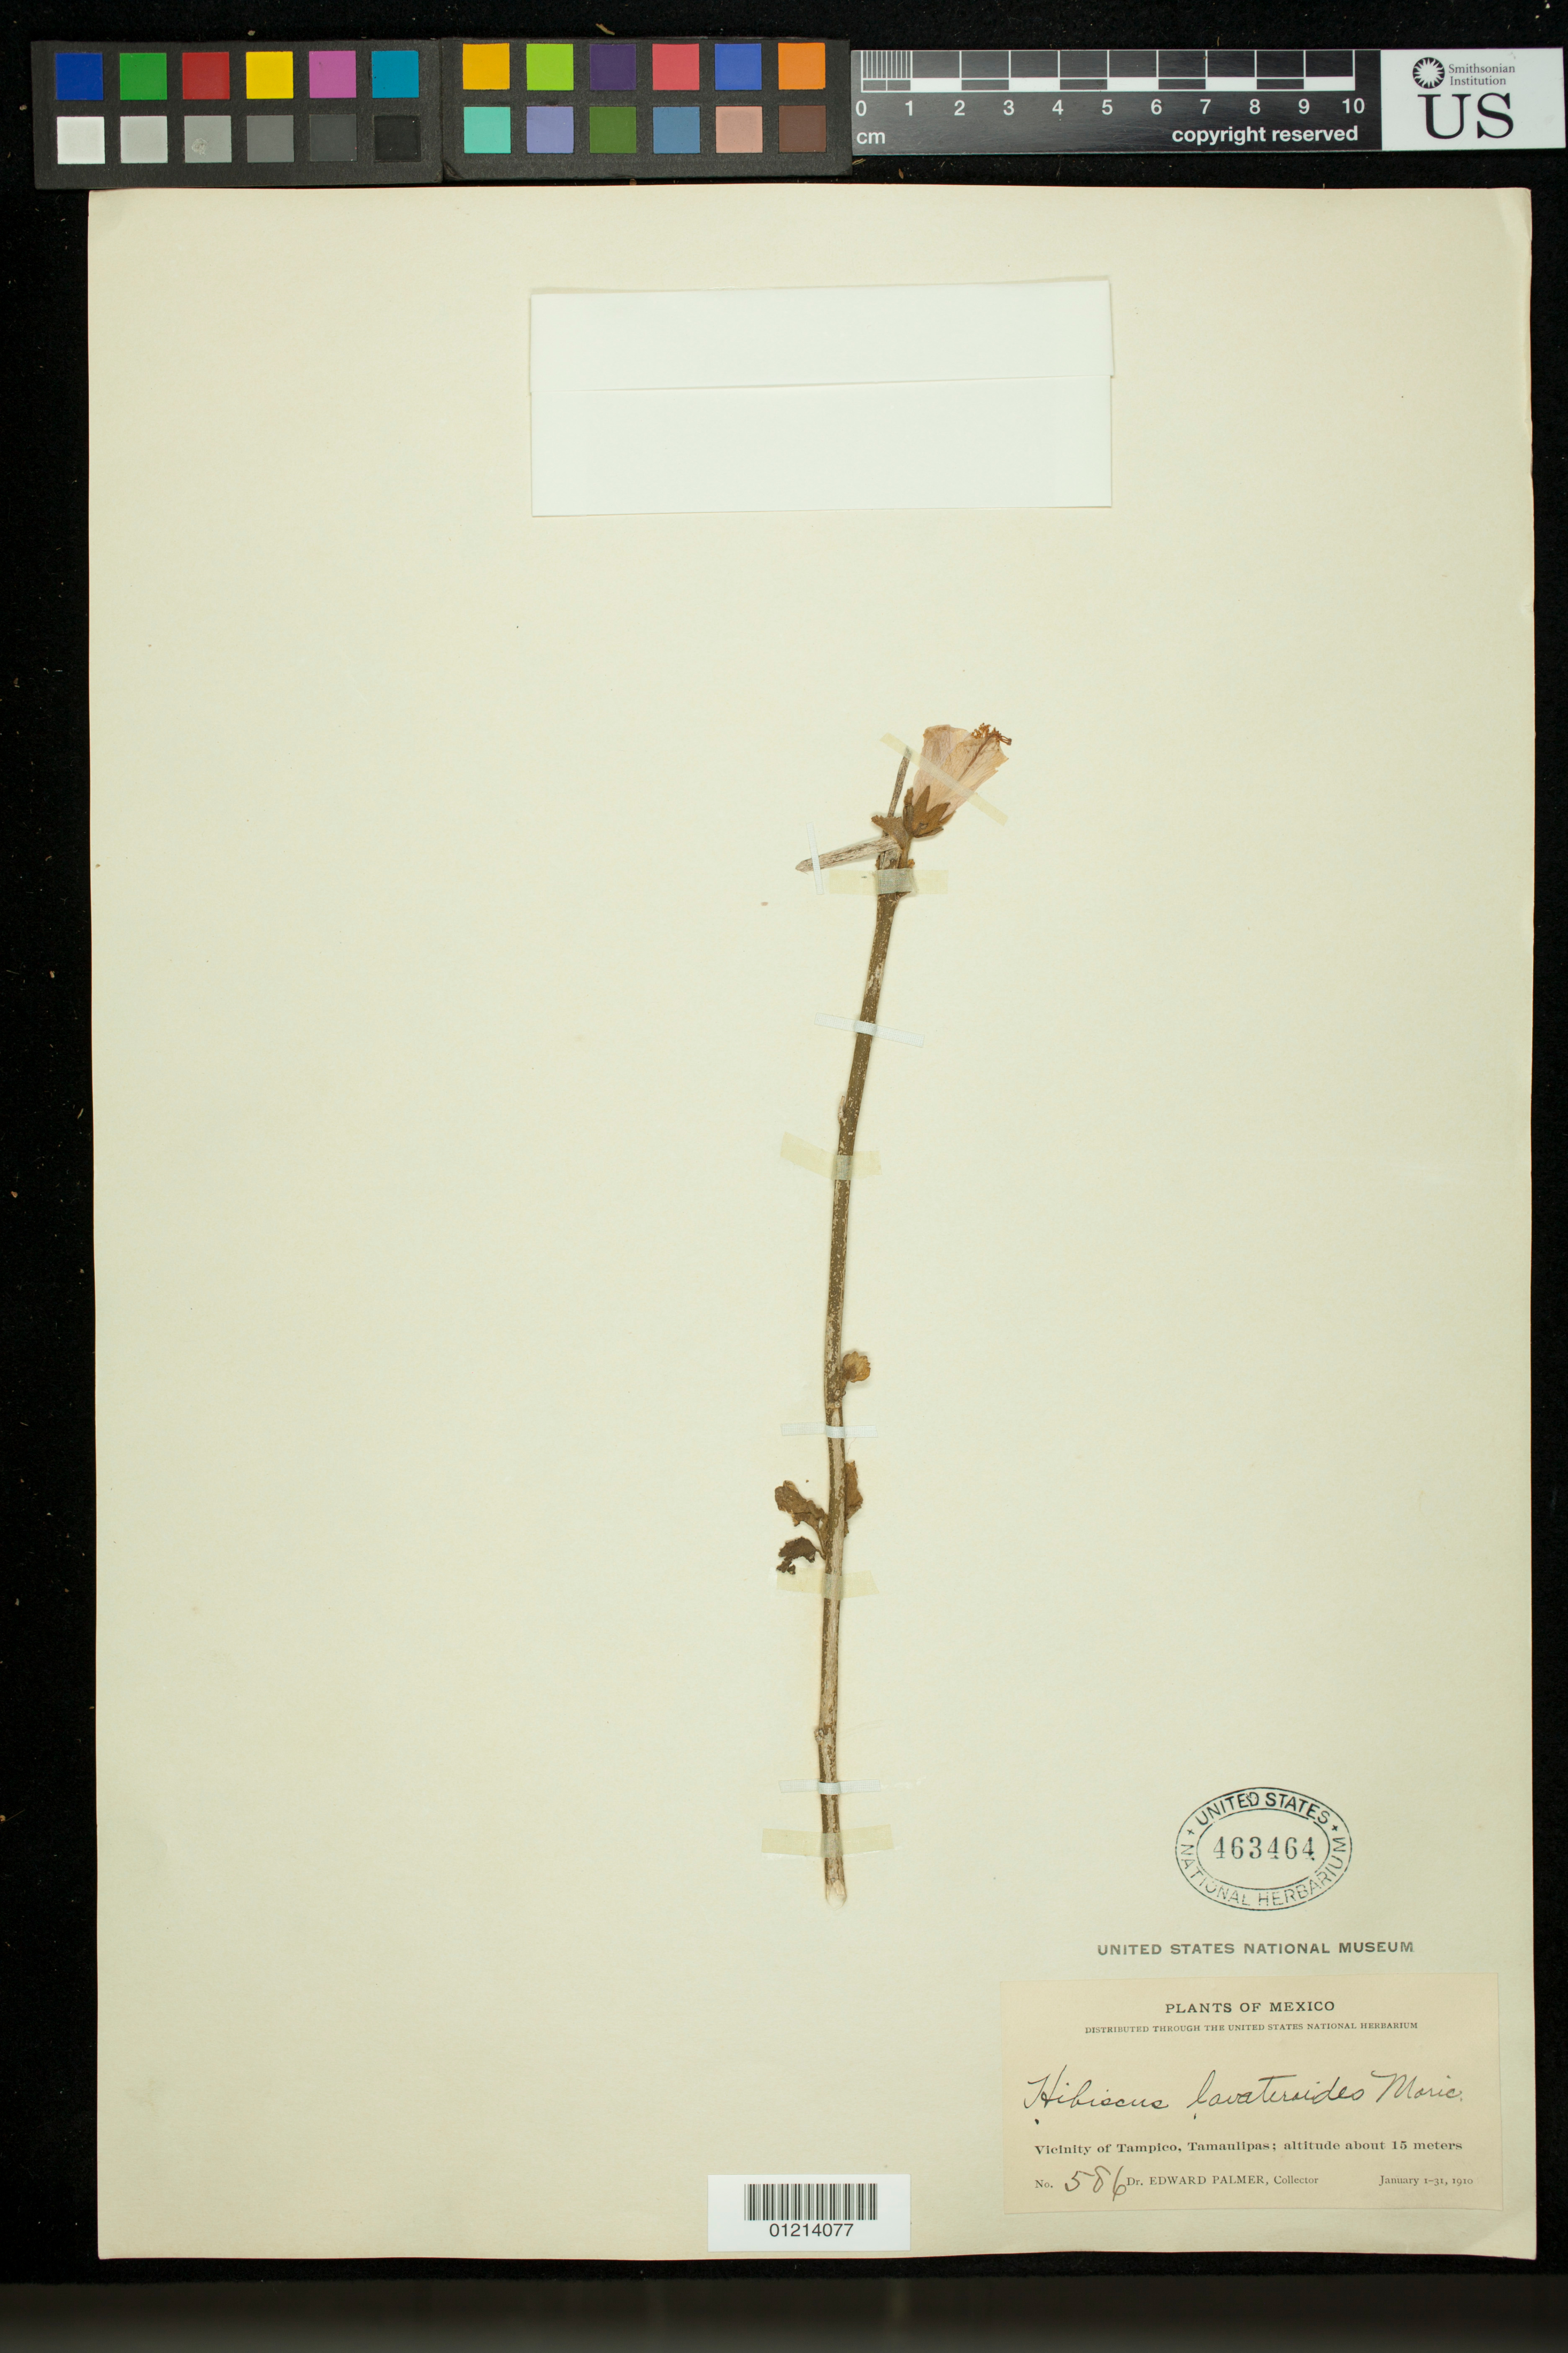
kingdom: Plantae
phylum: Tracheophyta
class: Magnoliopsida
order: Malvales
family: Malvaceae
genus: Hibiscus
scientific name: Hibiscus lavateroides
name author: Moric. ex Ser.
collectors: E. Palmer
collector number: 586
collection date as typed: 01 Jan 1910 to 31 Jan 1910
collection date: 1910-01-01/1910-01-31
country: Mexico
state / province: Tamaulipas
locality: Vicinity of Tampico, Tamaulipas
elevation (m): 15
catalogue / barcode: US 463464